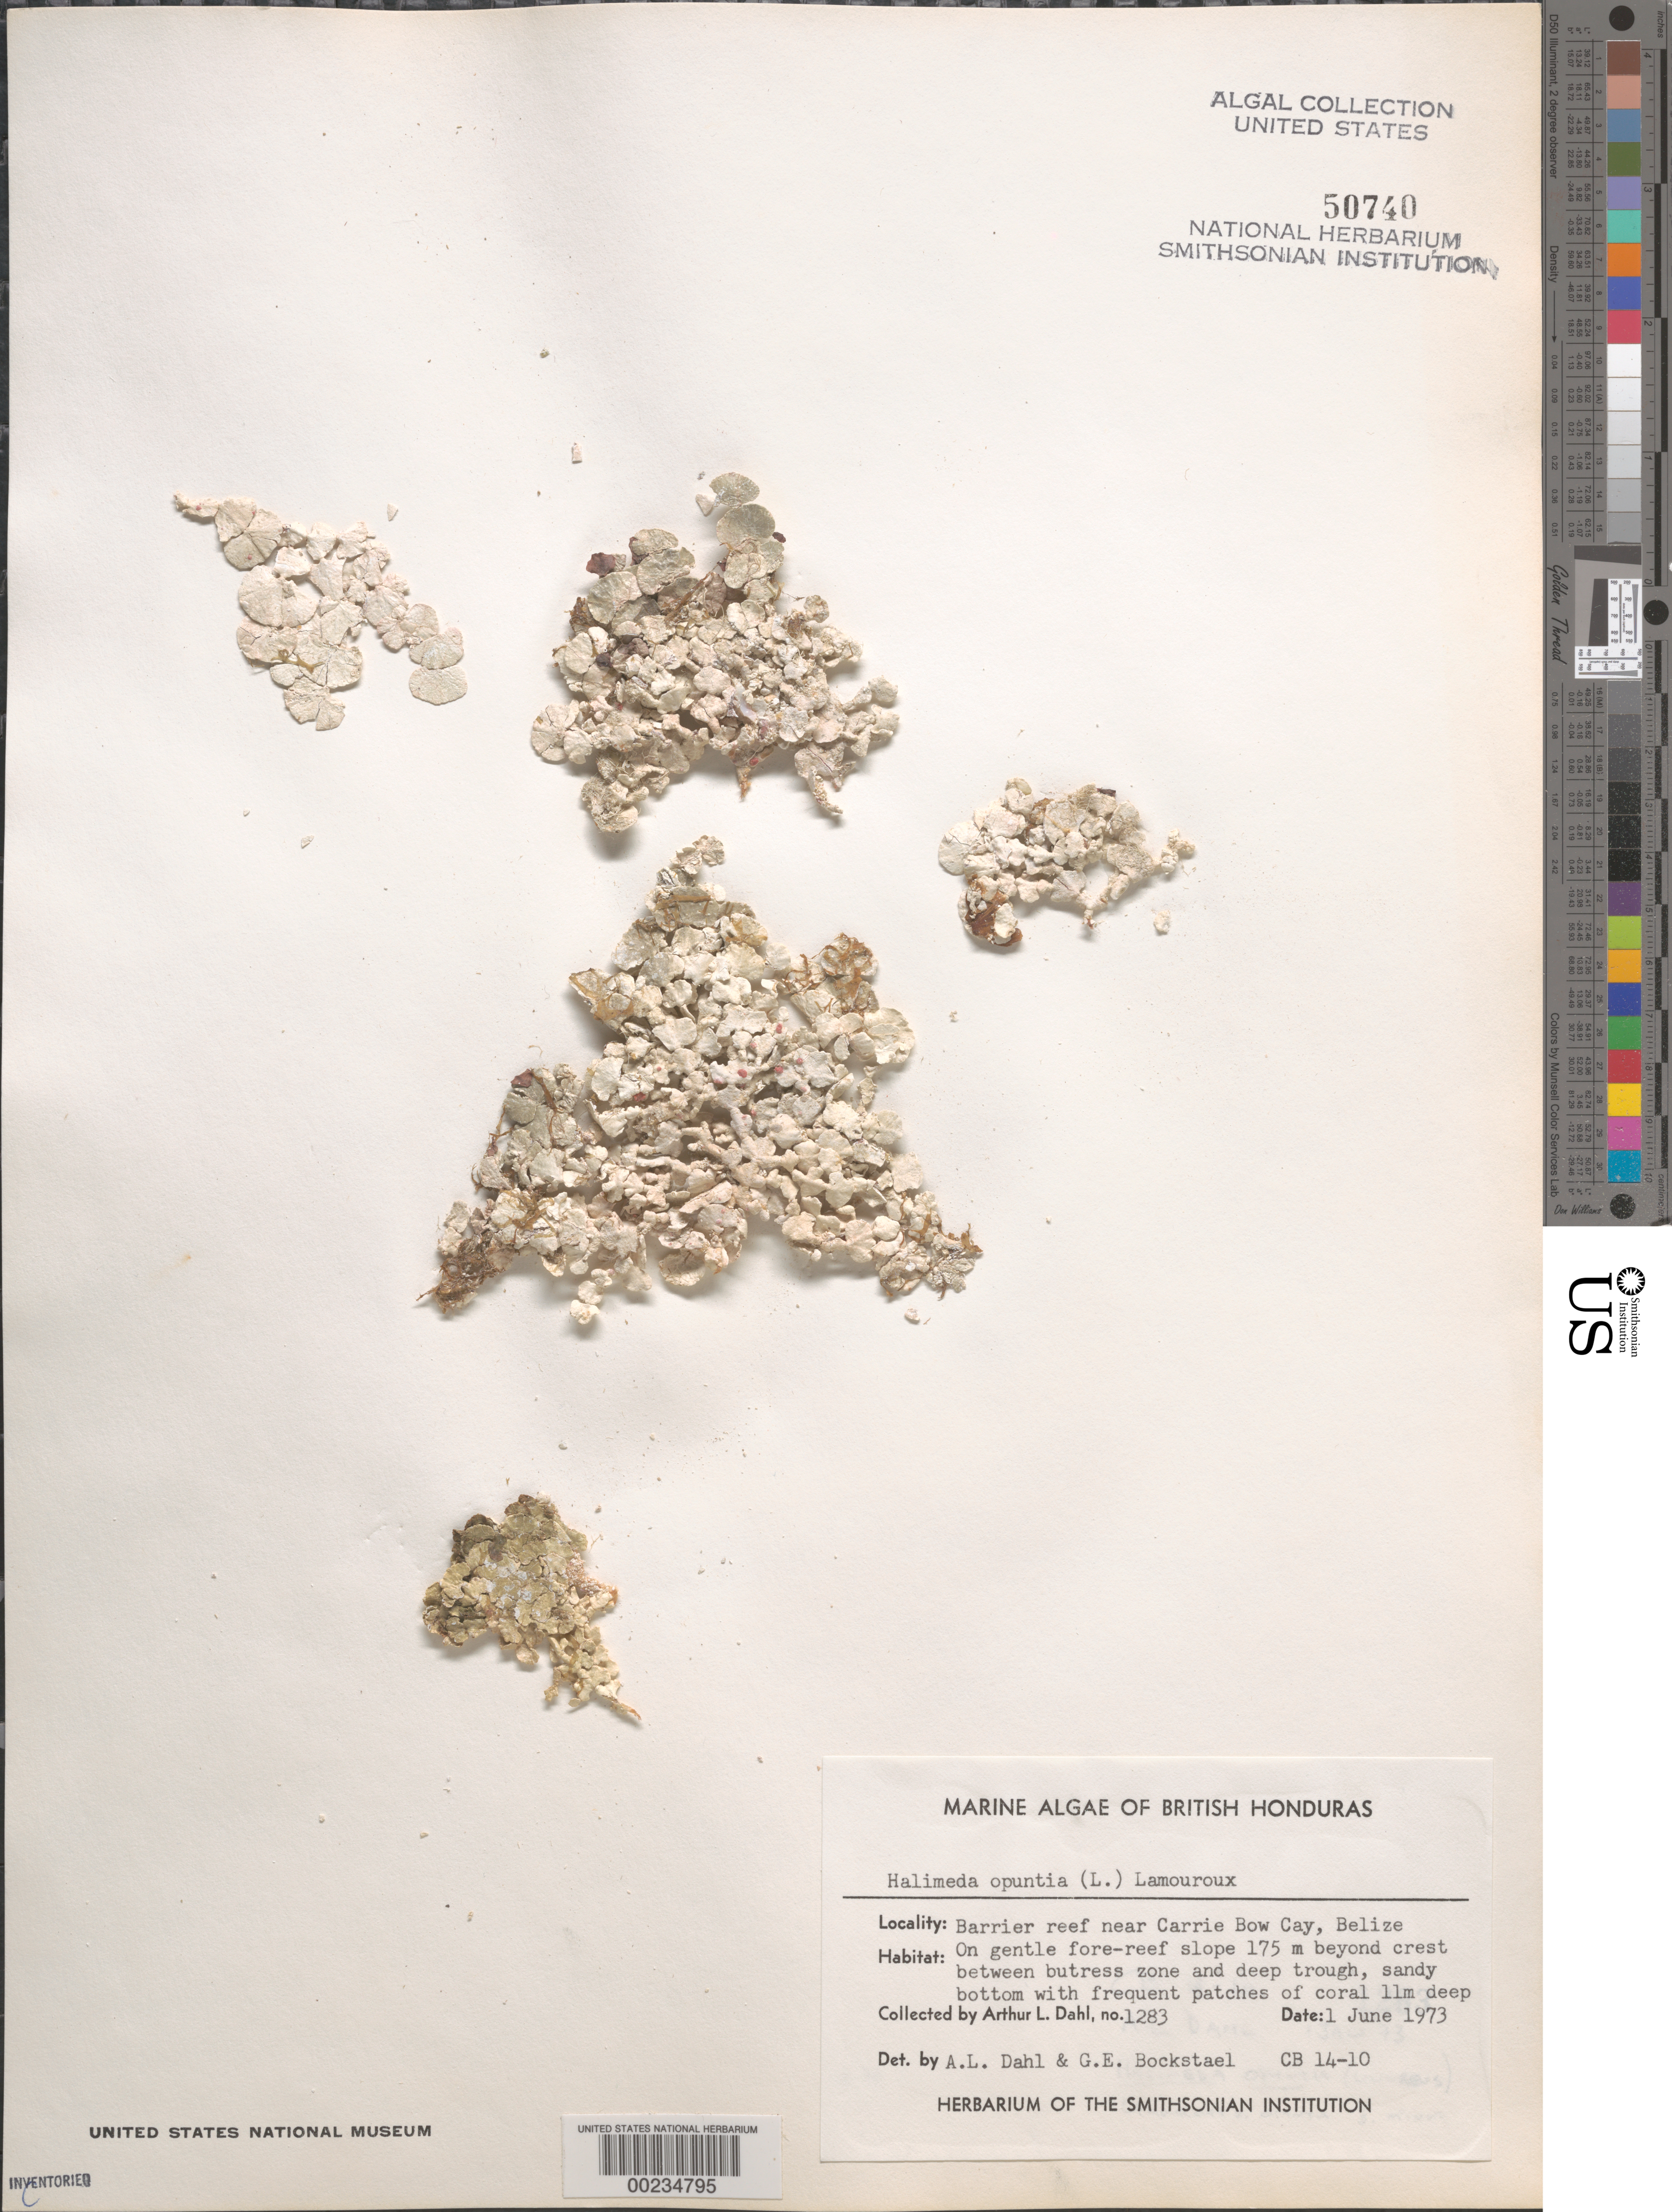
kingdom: Plantae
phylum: Chlorophyta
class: Ulvophyceae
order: Bryopsidales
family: Halimedaceae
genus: Halimeda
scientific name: Halimeda opuntia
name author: (L.) J.V.Lamouroux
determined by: Dahl, A. O.; Bockstael, G. E.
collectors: A. Dahl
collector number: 1283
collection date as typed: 01 Jun 1973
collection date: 1973-06-01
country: Belize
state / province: Stann Creek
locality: Near Carrie Bow Cay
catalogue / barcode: US 50740